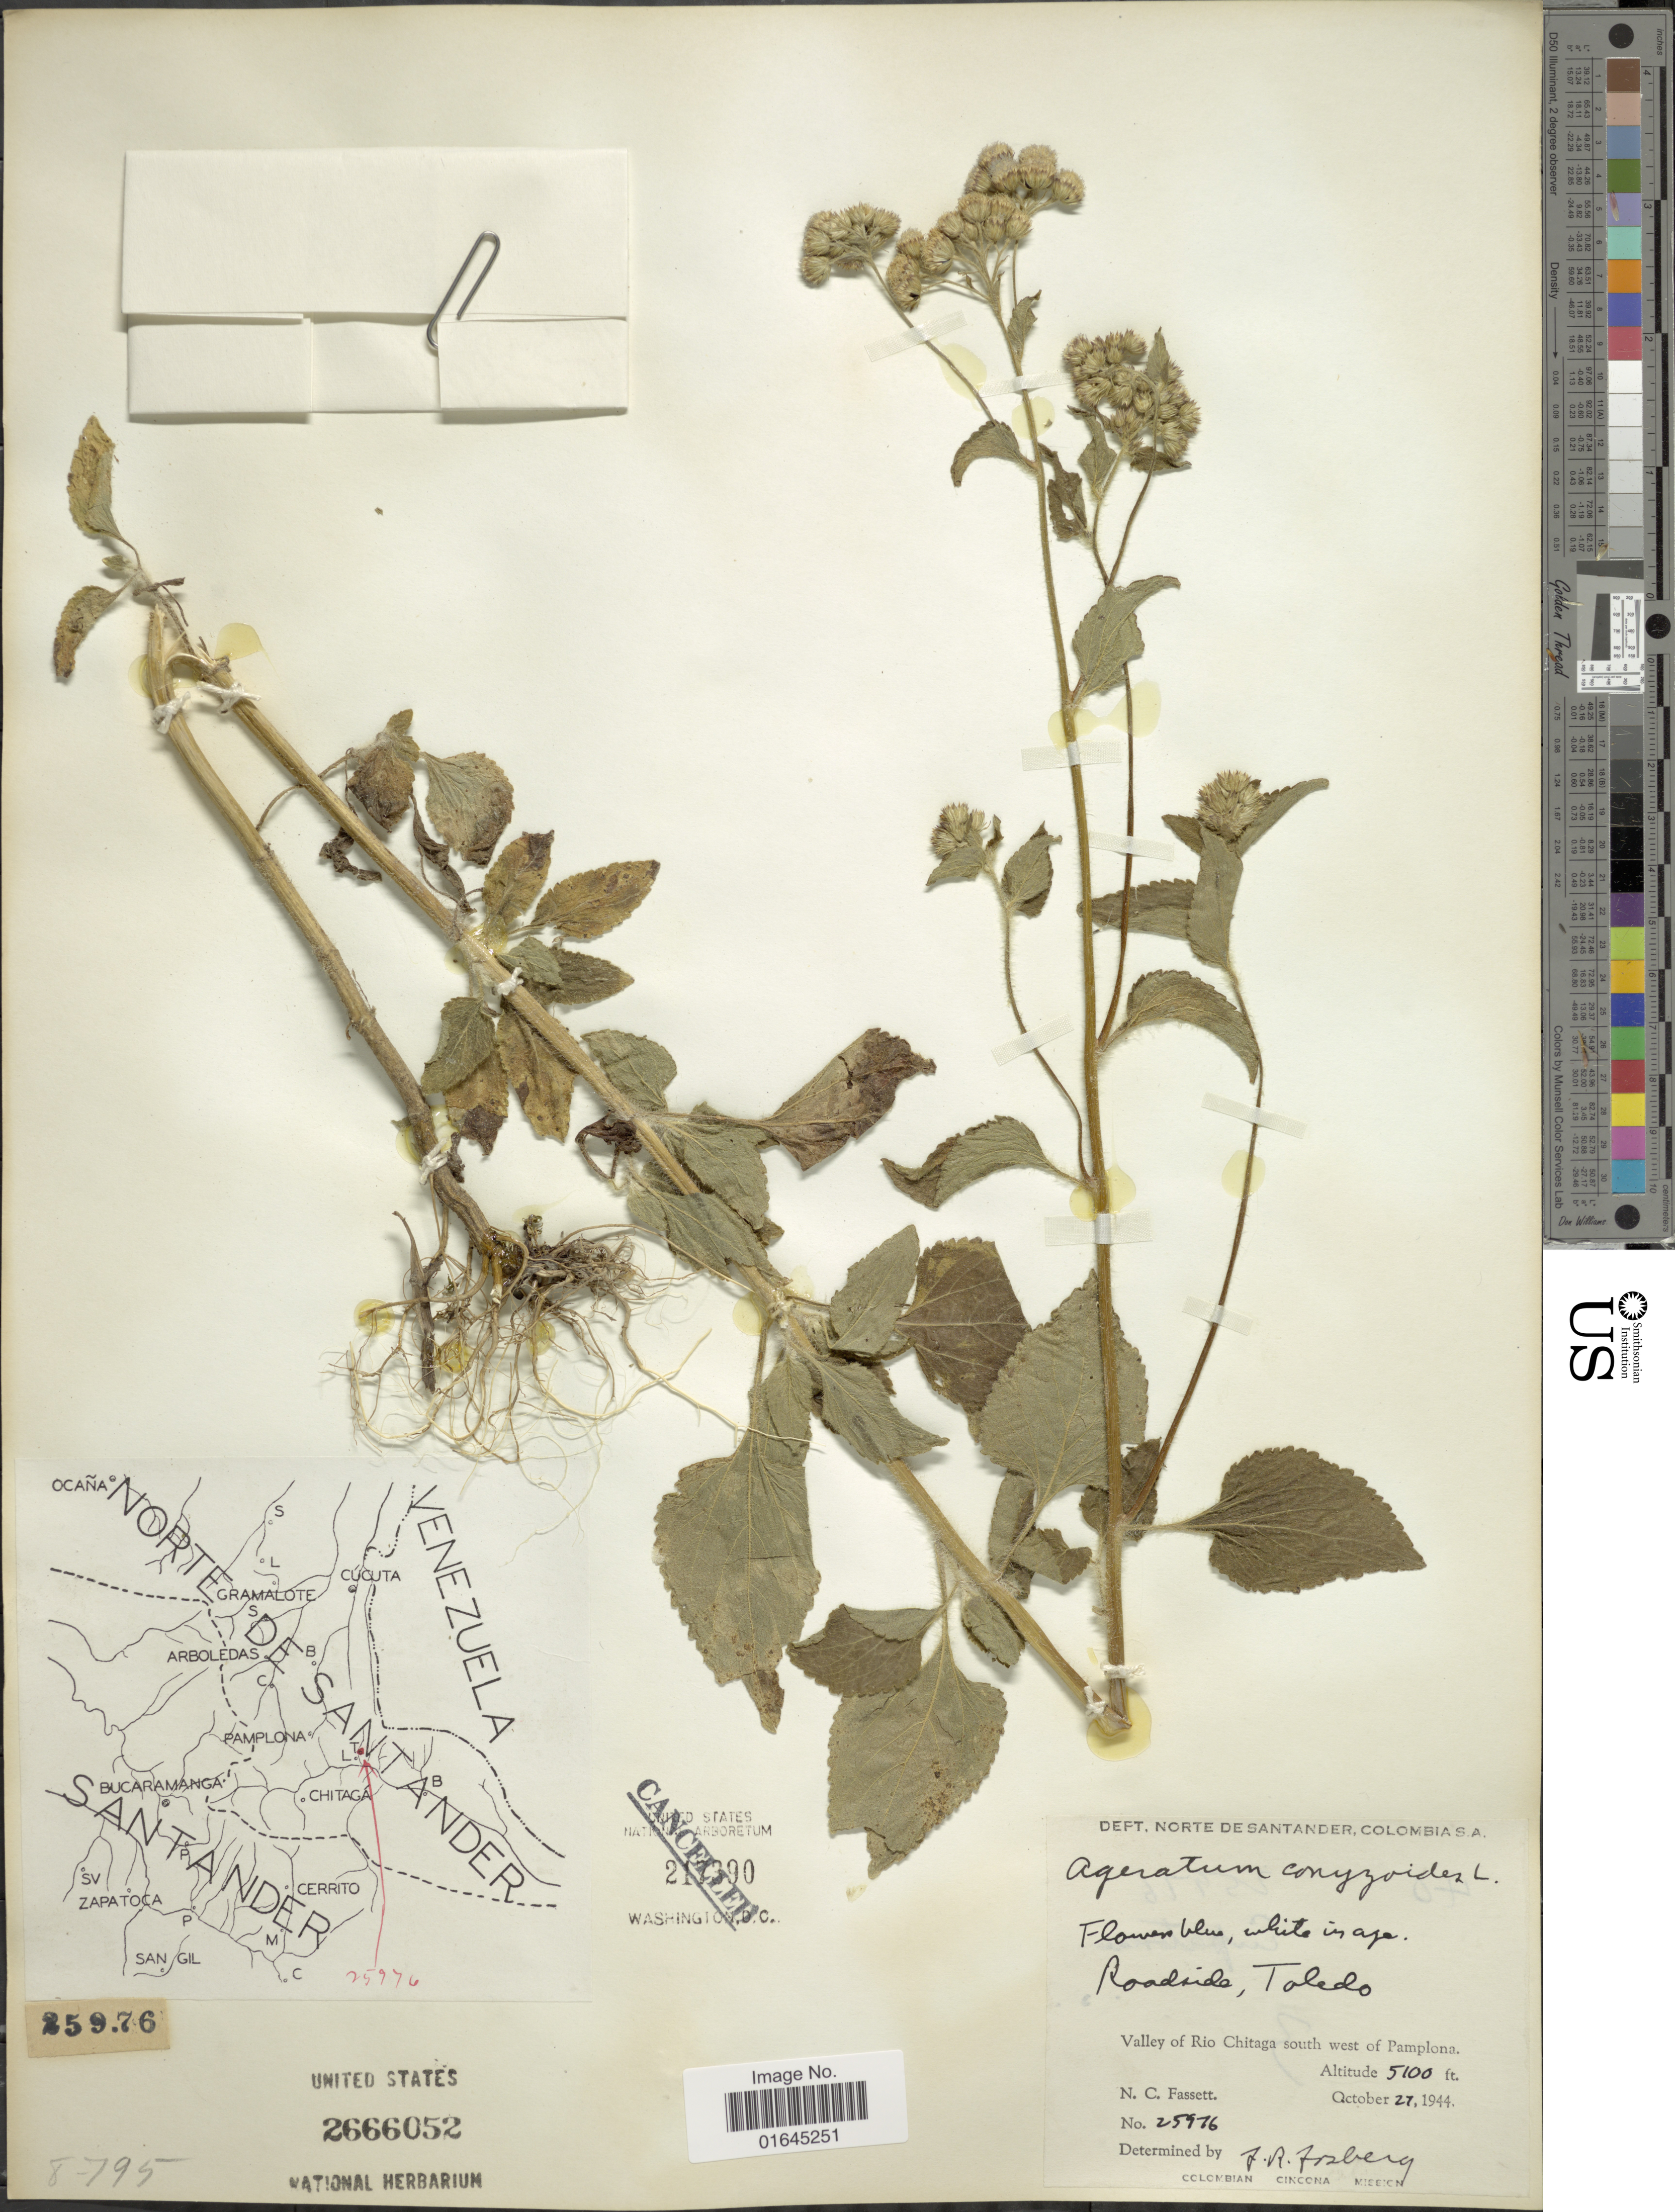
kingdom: Plantae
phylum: Tracheophyta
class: Magnoliopsida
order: Asterales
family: Asteraceae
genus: Ageratum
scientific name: Ageratum conyzoides subsp. conyzoides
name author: L.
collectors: N. C. Fassett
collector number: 25916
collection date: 1944-10-21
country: Colombia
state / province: Norte de Santander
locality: Dept. Norte de Santander, Colombia, S.A., Roadside, Toledo, Valley of Rio CHitaga south west of Pamplona.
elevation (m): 1554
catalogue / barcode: US 2666052